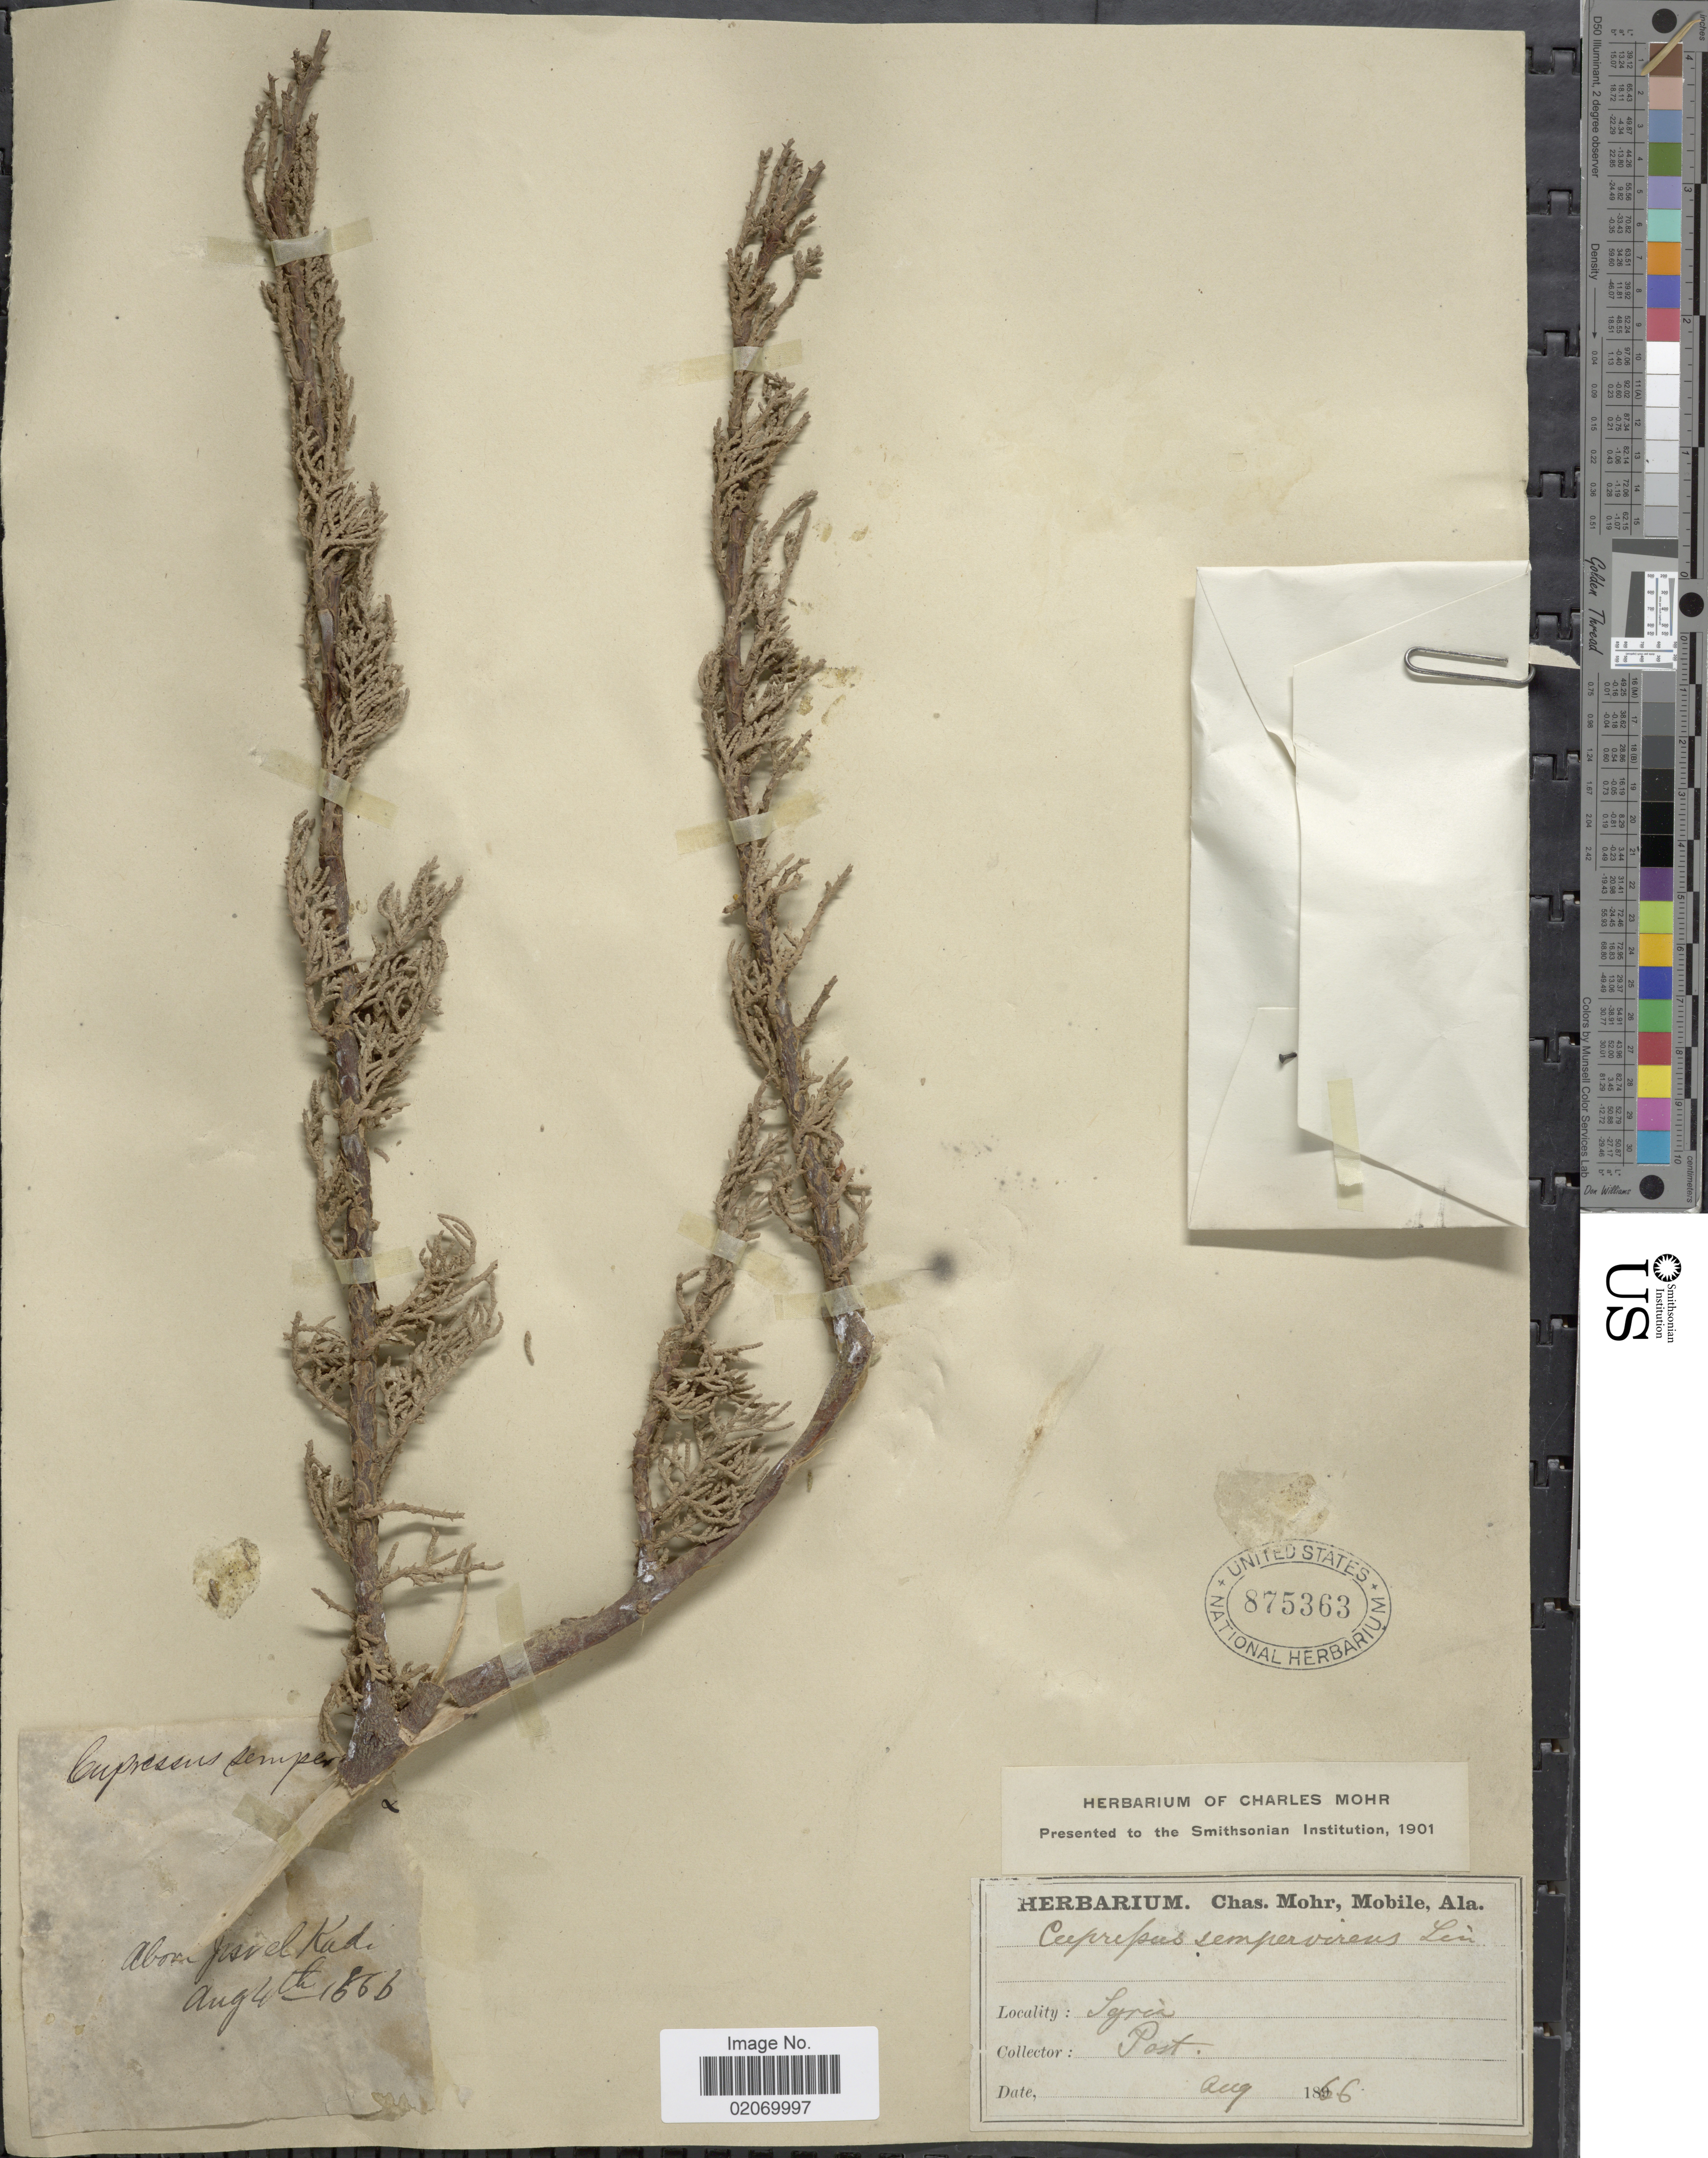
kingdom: Plantae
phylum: Tracheophyta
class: Pinopsida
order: Pinales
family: Cupressaceae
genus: Cupressus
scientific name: Cupressus sempervirens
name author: L.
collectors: -- Post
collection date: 1866-08-04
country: Syria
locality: Above Juvel Kadi [interpreted]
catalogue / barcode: US 875363